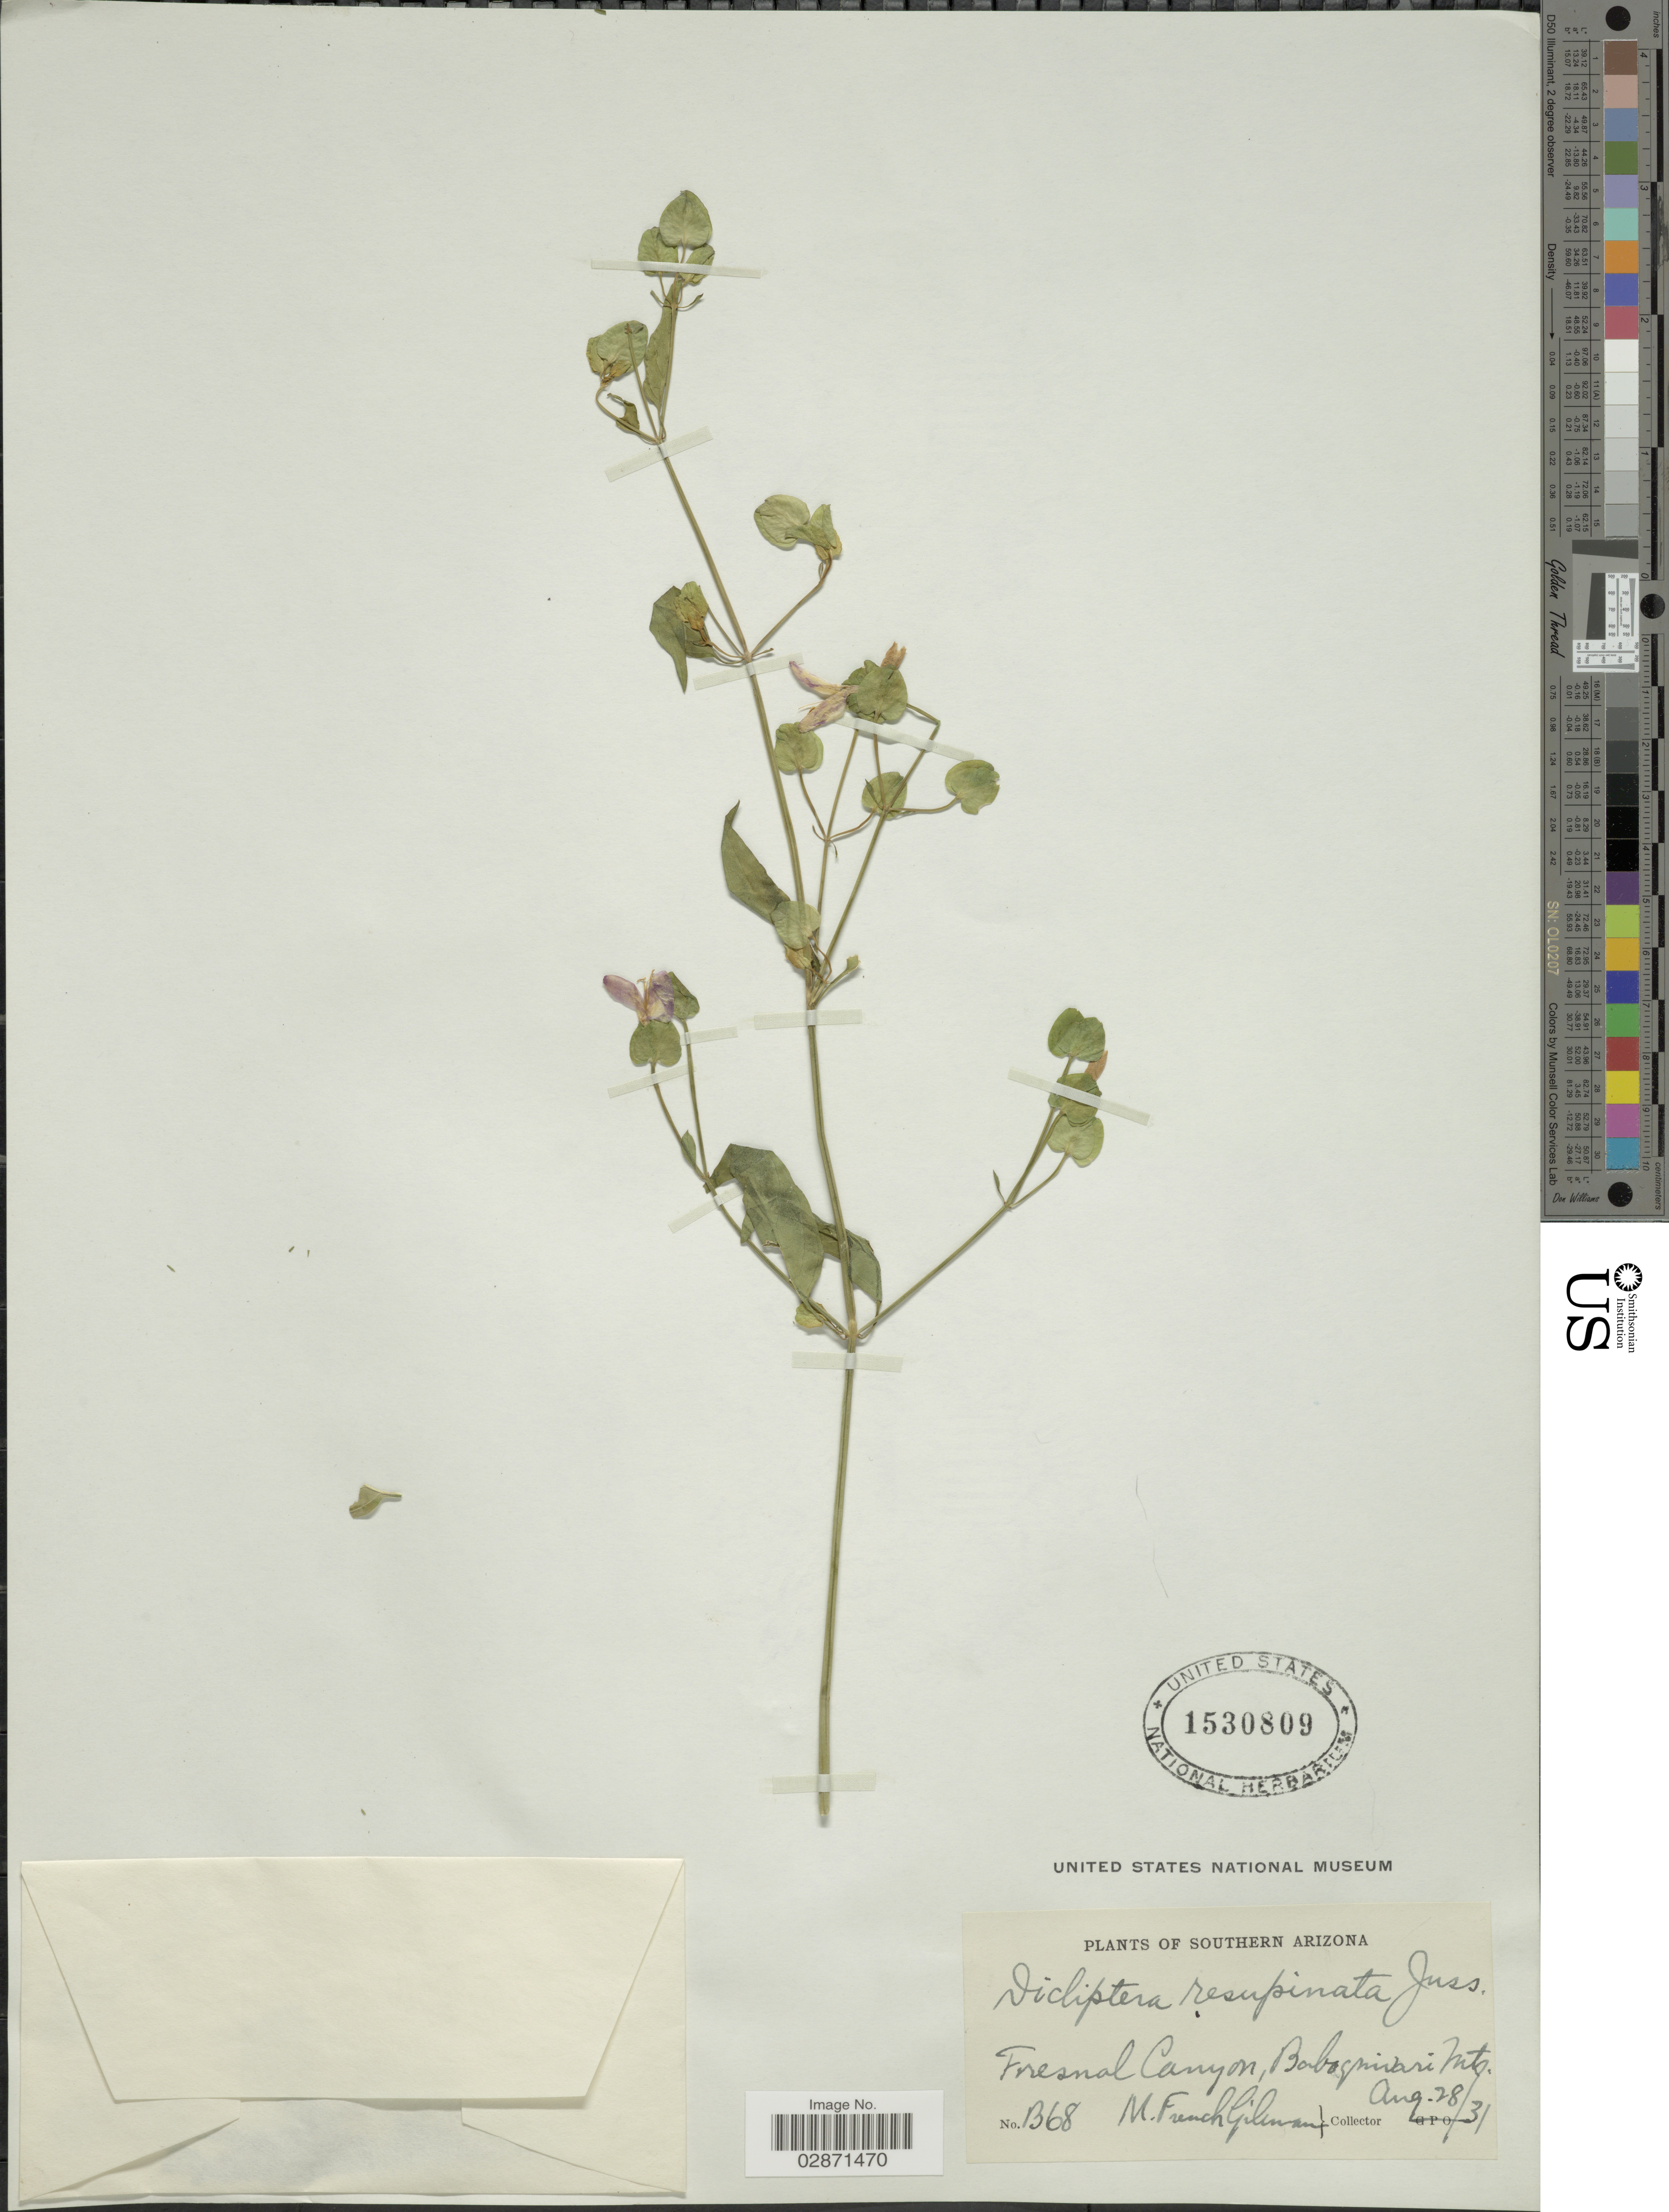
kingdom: Plantae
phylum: Tracheophyta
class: Magnoliopsida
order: Lamiales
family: Acanthaceae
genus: Dicliptera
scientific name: Dicliptera resupinata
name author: (Vahl) Juss.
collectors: M. F. Gilman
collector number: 1368*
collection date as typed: Transcribed d/m/y: 28/8/31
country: United States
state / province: Arizona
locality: Southern Arizona. Fresnal Canyon, Baboquivari Mts.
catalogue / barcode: US 1530809